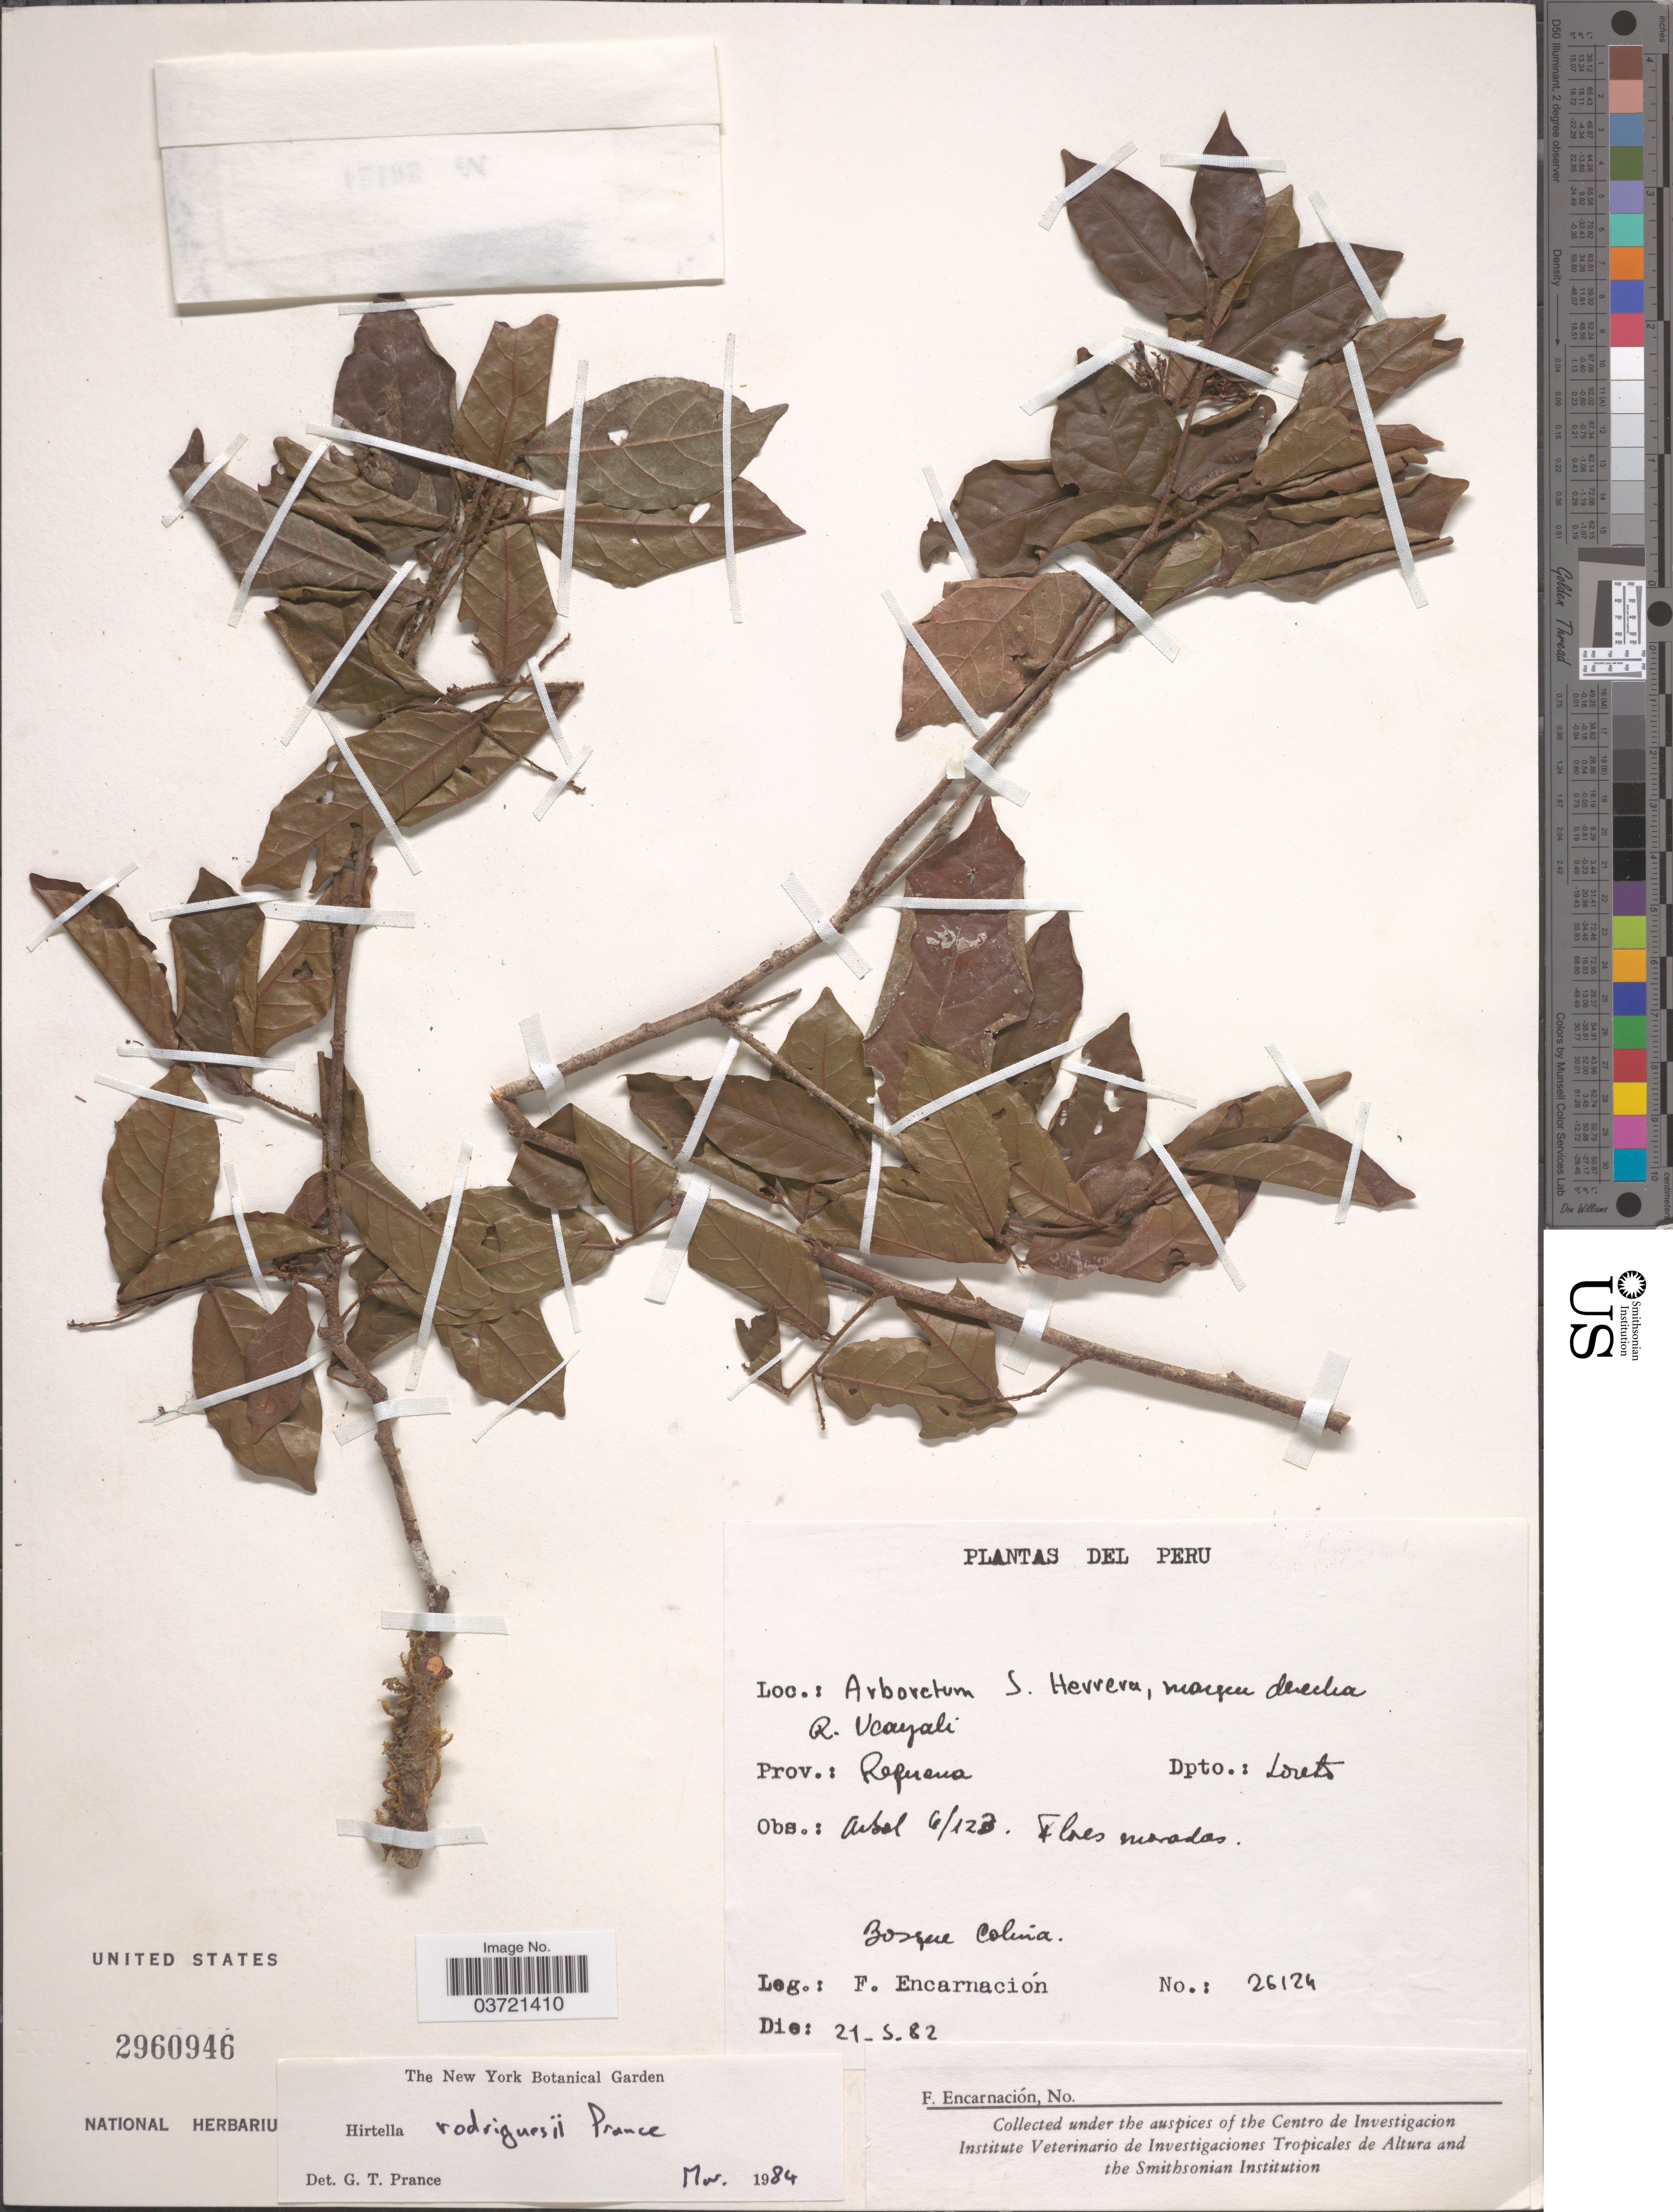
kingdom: Plantae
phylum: Tracheophyta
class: Magnoliopsida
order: Malpighiales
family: Chrysobalanaceae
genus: Hirtella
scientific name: Hirtella rodriguesii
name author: Prance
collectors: F. Encarnación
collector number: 26124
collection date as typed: Transcribed d/m/y: 21/5/82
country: Peru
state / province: Loreto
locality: Arboretum S. Herrera, margen derecha R. Ucayali. Prov.: Requena, Dpto.: Loreto.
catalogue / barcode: US 2960946